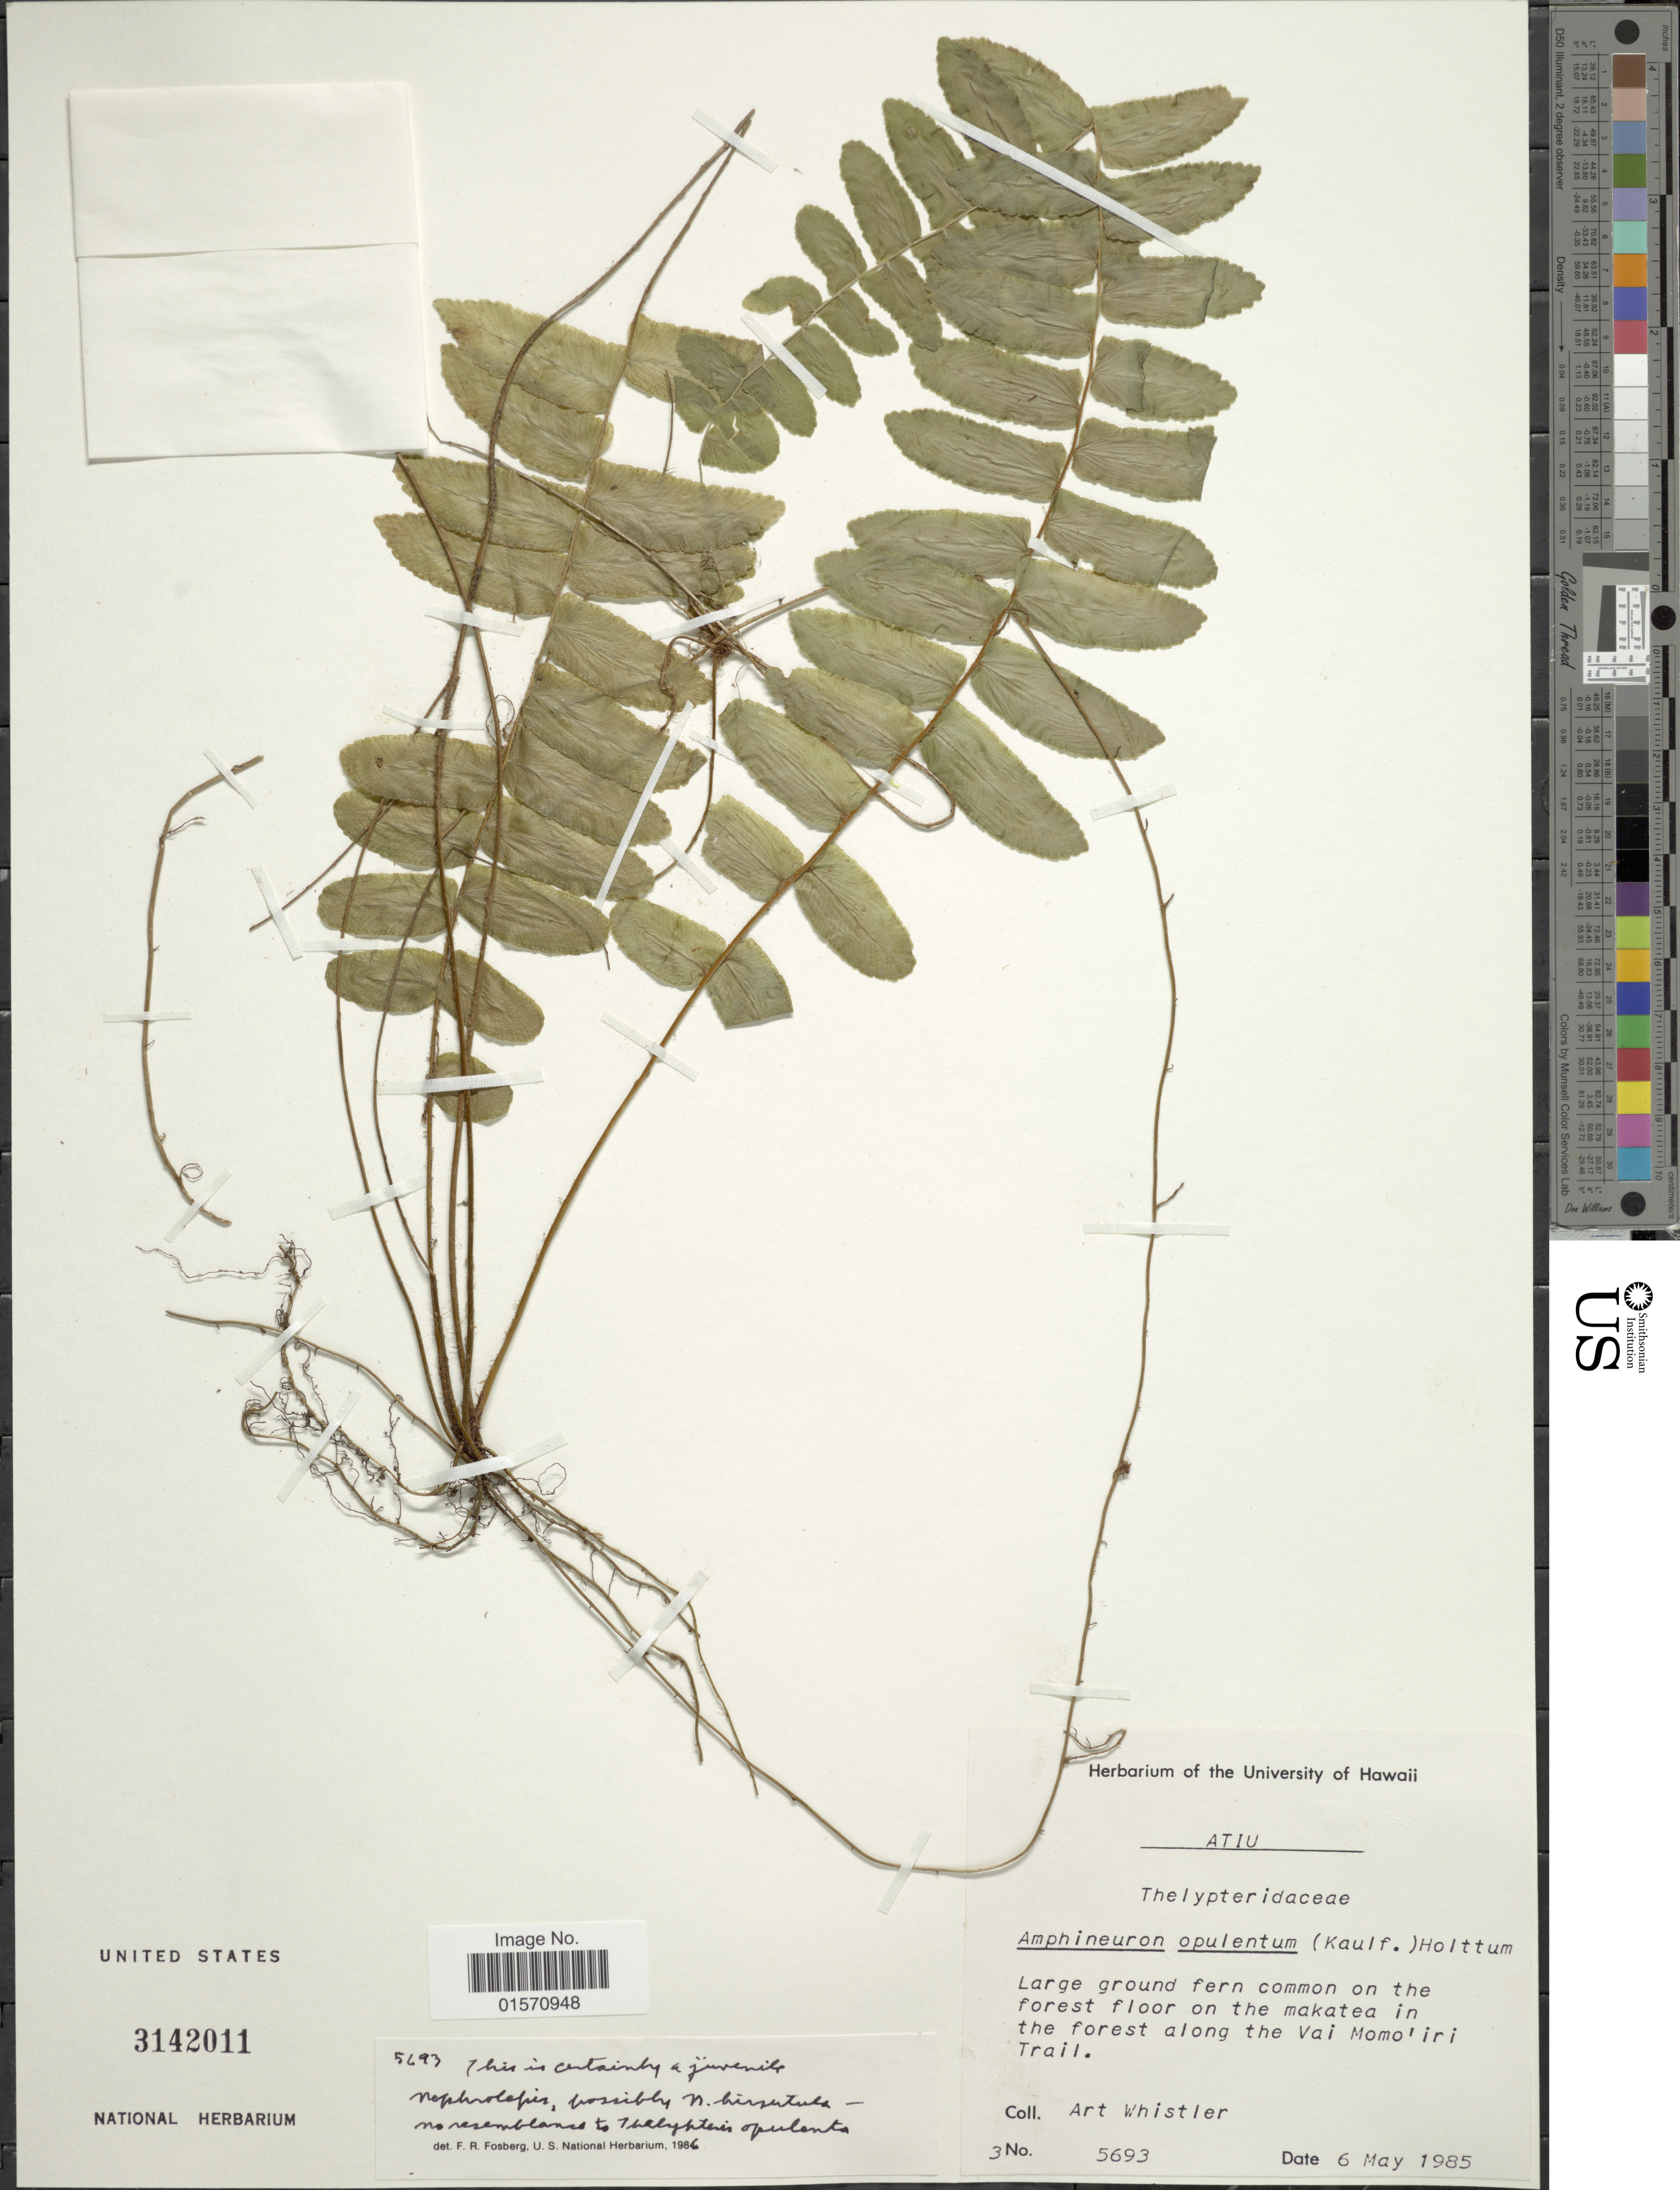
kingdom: Plantae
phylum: Tracheophyta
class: Polypodiopsida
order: Polypodiales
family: Nephrolepidaceae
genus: Nephrolepis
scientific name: Nephrolepis hirsutula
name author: (G. Forst.) C. Presl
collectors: A. Whistler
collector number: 5693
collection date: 1985-05-06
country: Cook Islands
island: Atiu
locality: In the forest along the Vai Momo'iri Trail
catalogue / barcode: US 3142011